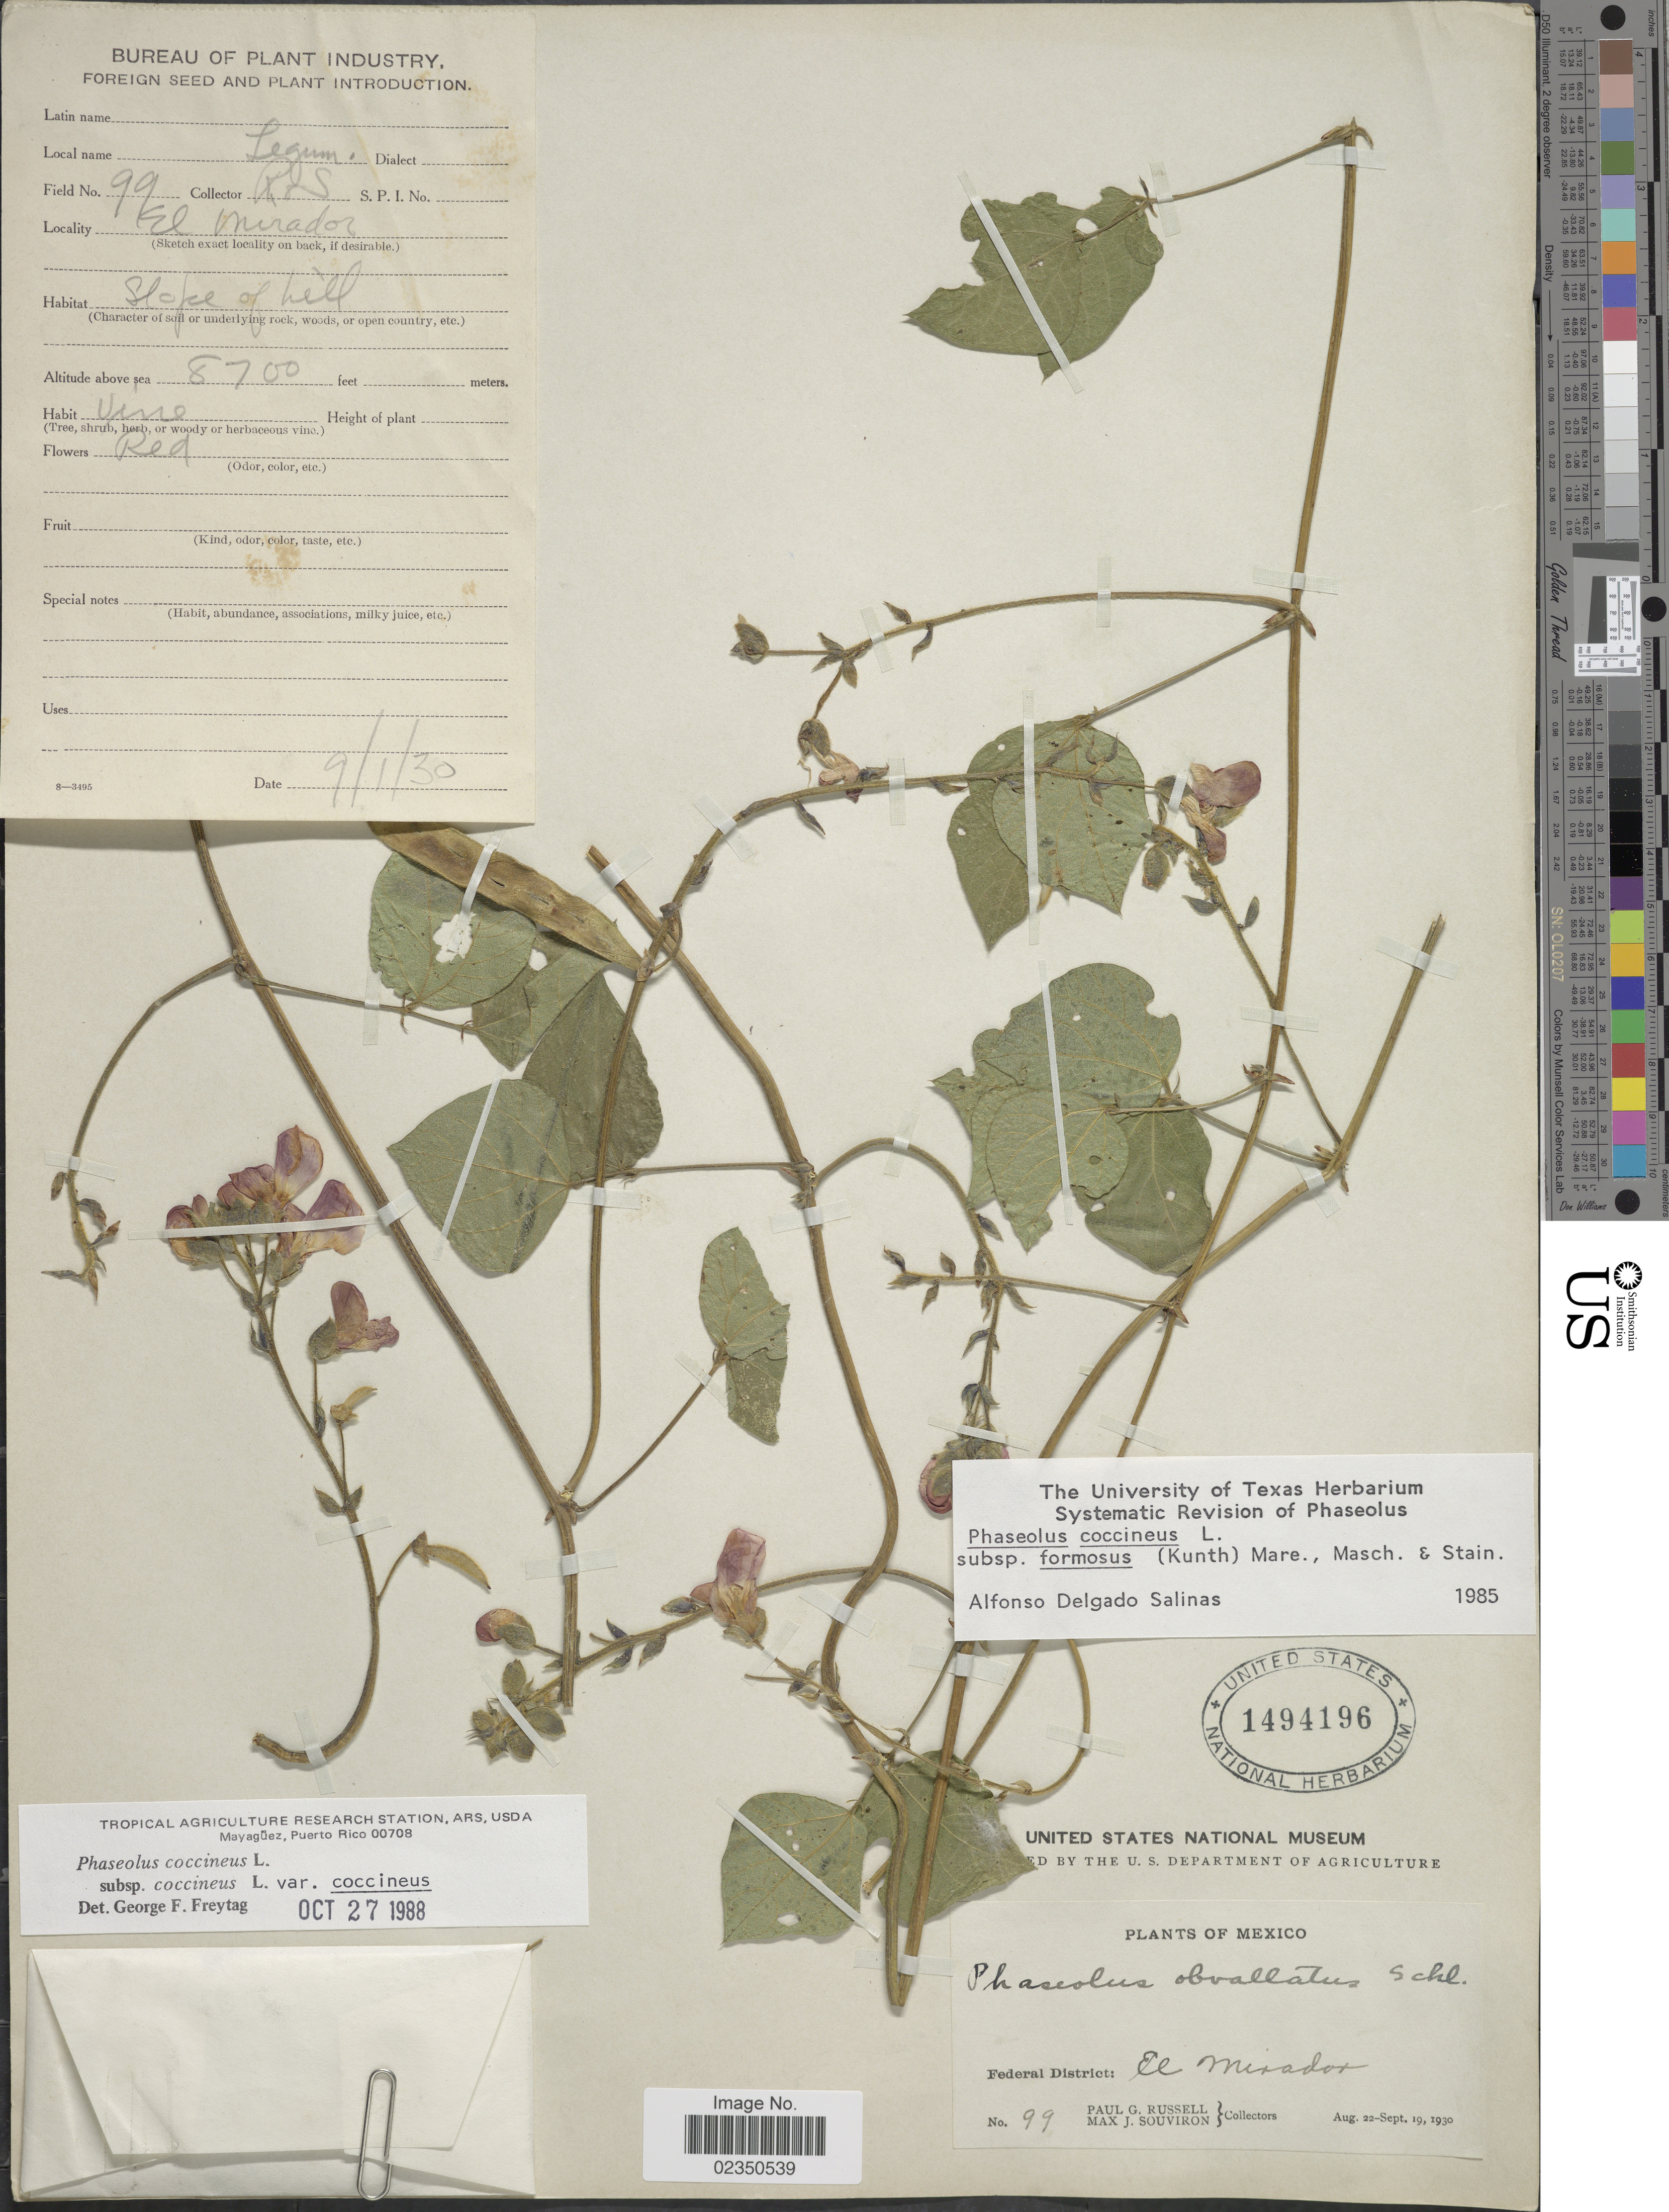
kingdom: Plantae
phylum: Tracheophyta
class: Magnoliopsida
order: Fabales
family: Fabaceae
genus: Phaseolus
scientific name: Phaseolus coccineus var. coccineus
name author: L.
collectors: P. G. Russell & M. J. Souviron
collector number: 99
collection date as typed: Transcribed d/m/y: 9/1/30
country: Mexico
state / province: Distrito Federal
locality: El Mirador, slope of hill.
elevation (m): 2652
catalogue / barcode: US 1494196